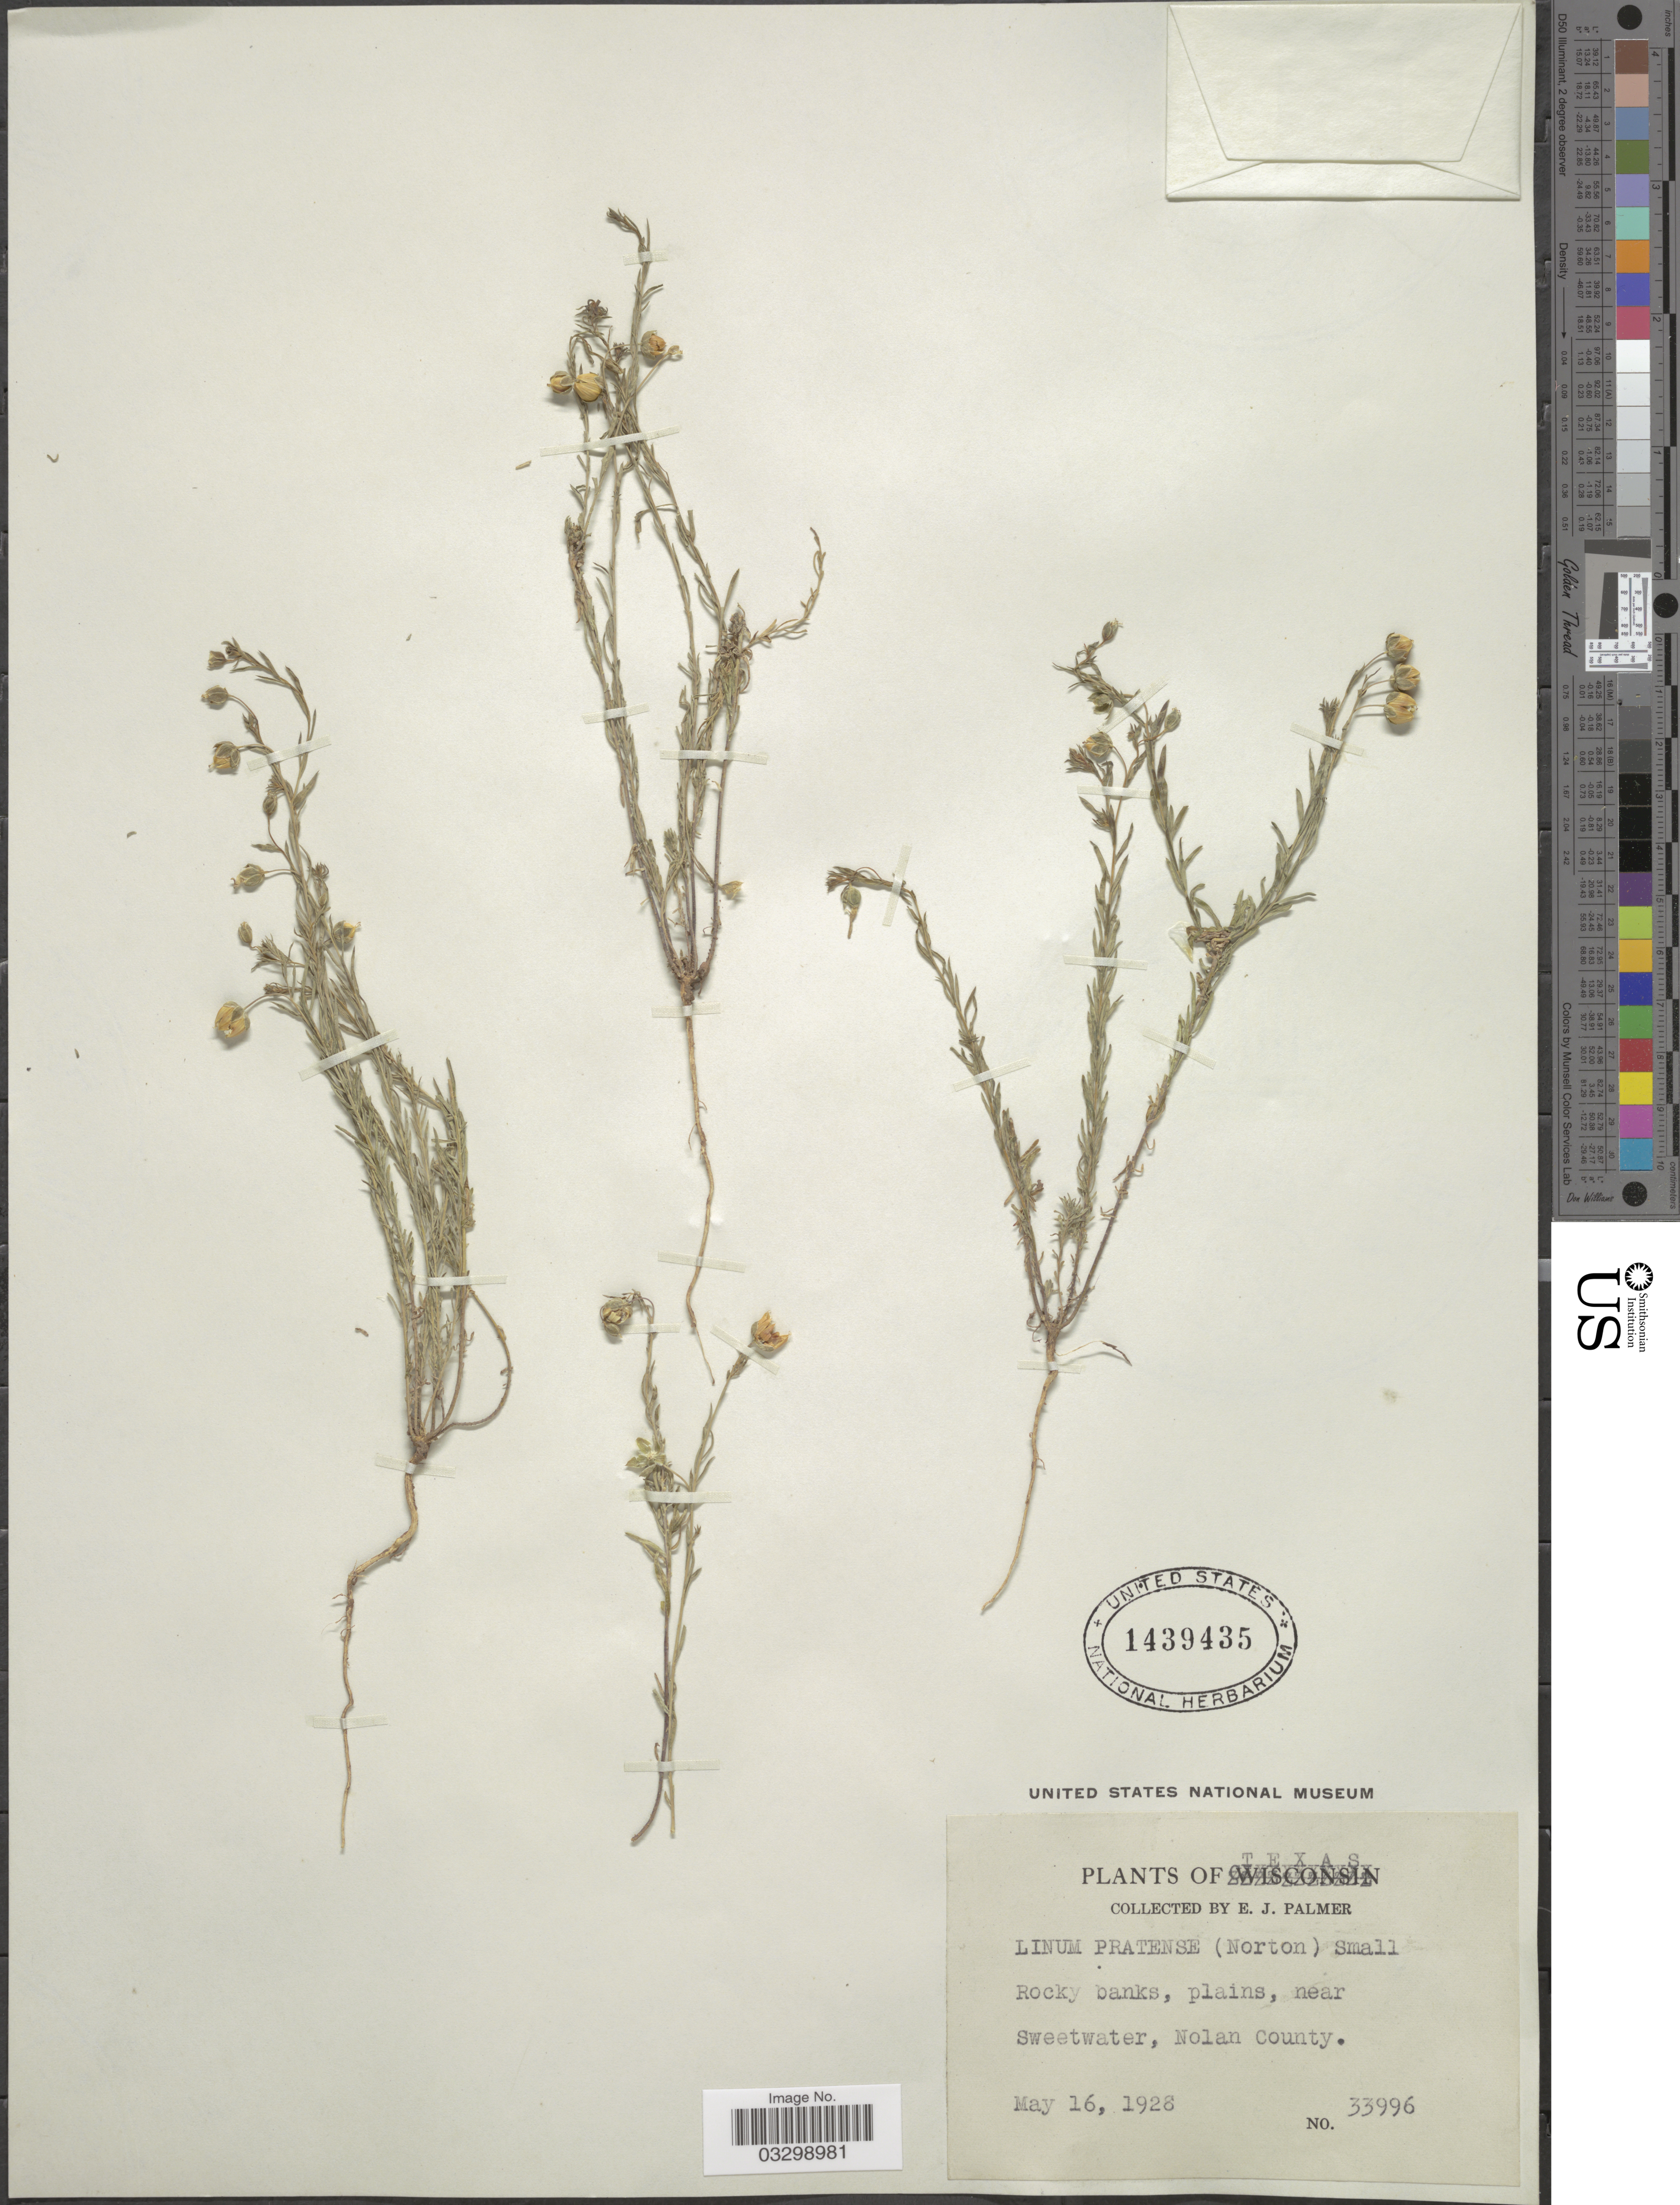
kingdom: Plantae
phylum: Tracheophyta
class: Magnoliopsida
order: Malpighiales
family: Linaceae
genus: Linum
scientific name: Linum pratense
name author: (J.B. Norton) Small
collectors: E. J. Palmer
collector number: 33996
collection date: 1928-05-16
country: United States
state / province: Texas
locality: Rocky banks, plains, near Sweetwater, Nolan County.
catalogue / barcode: US 1439435